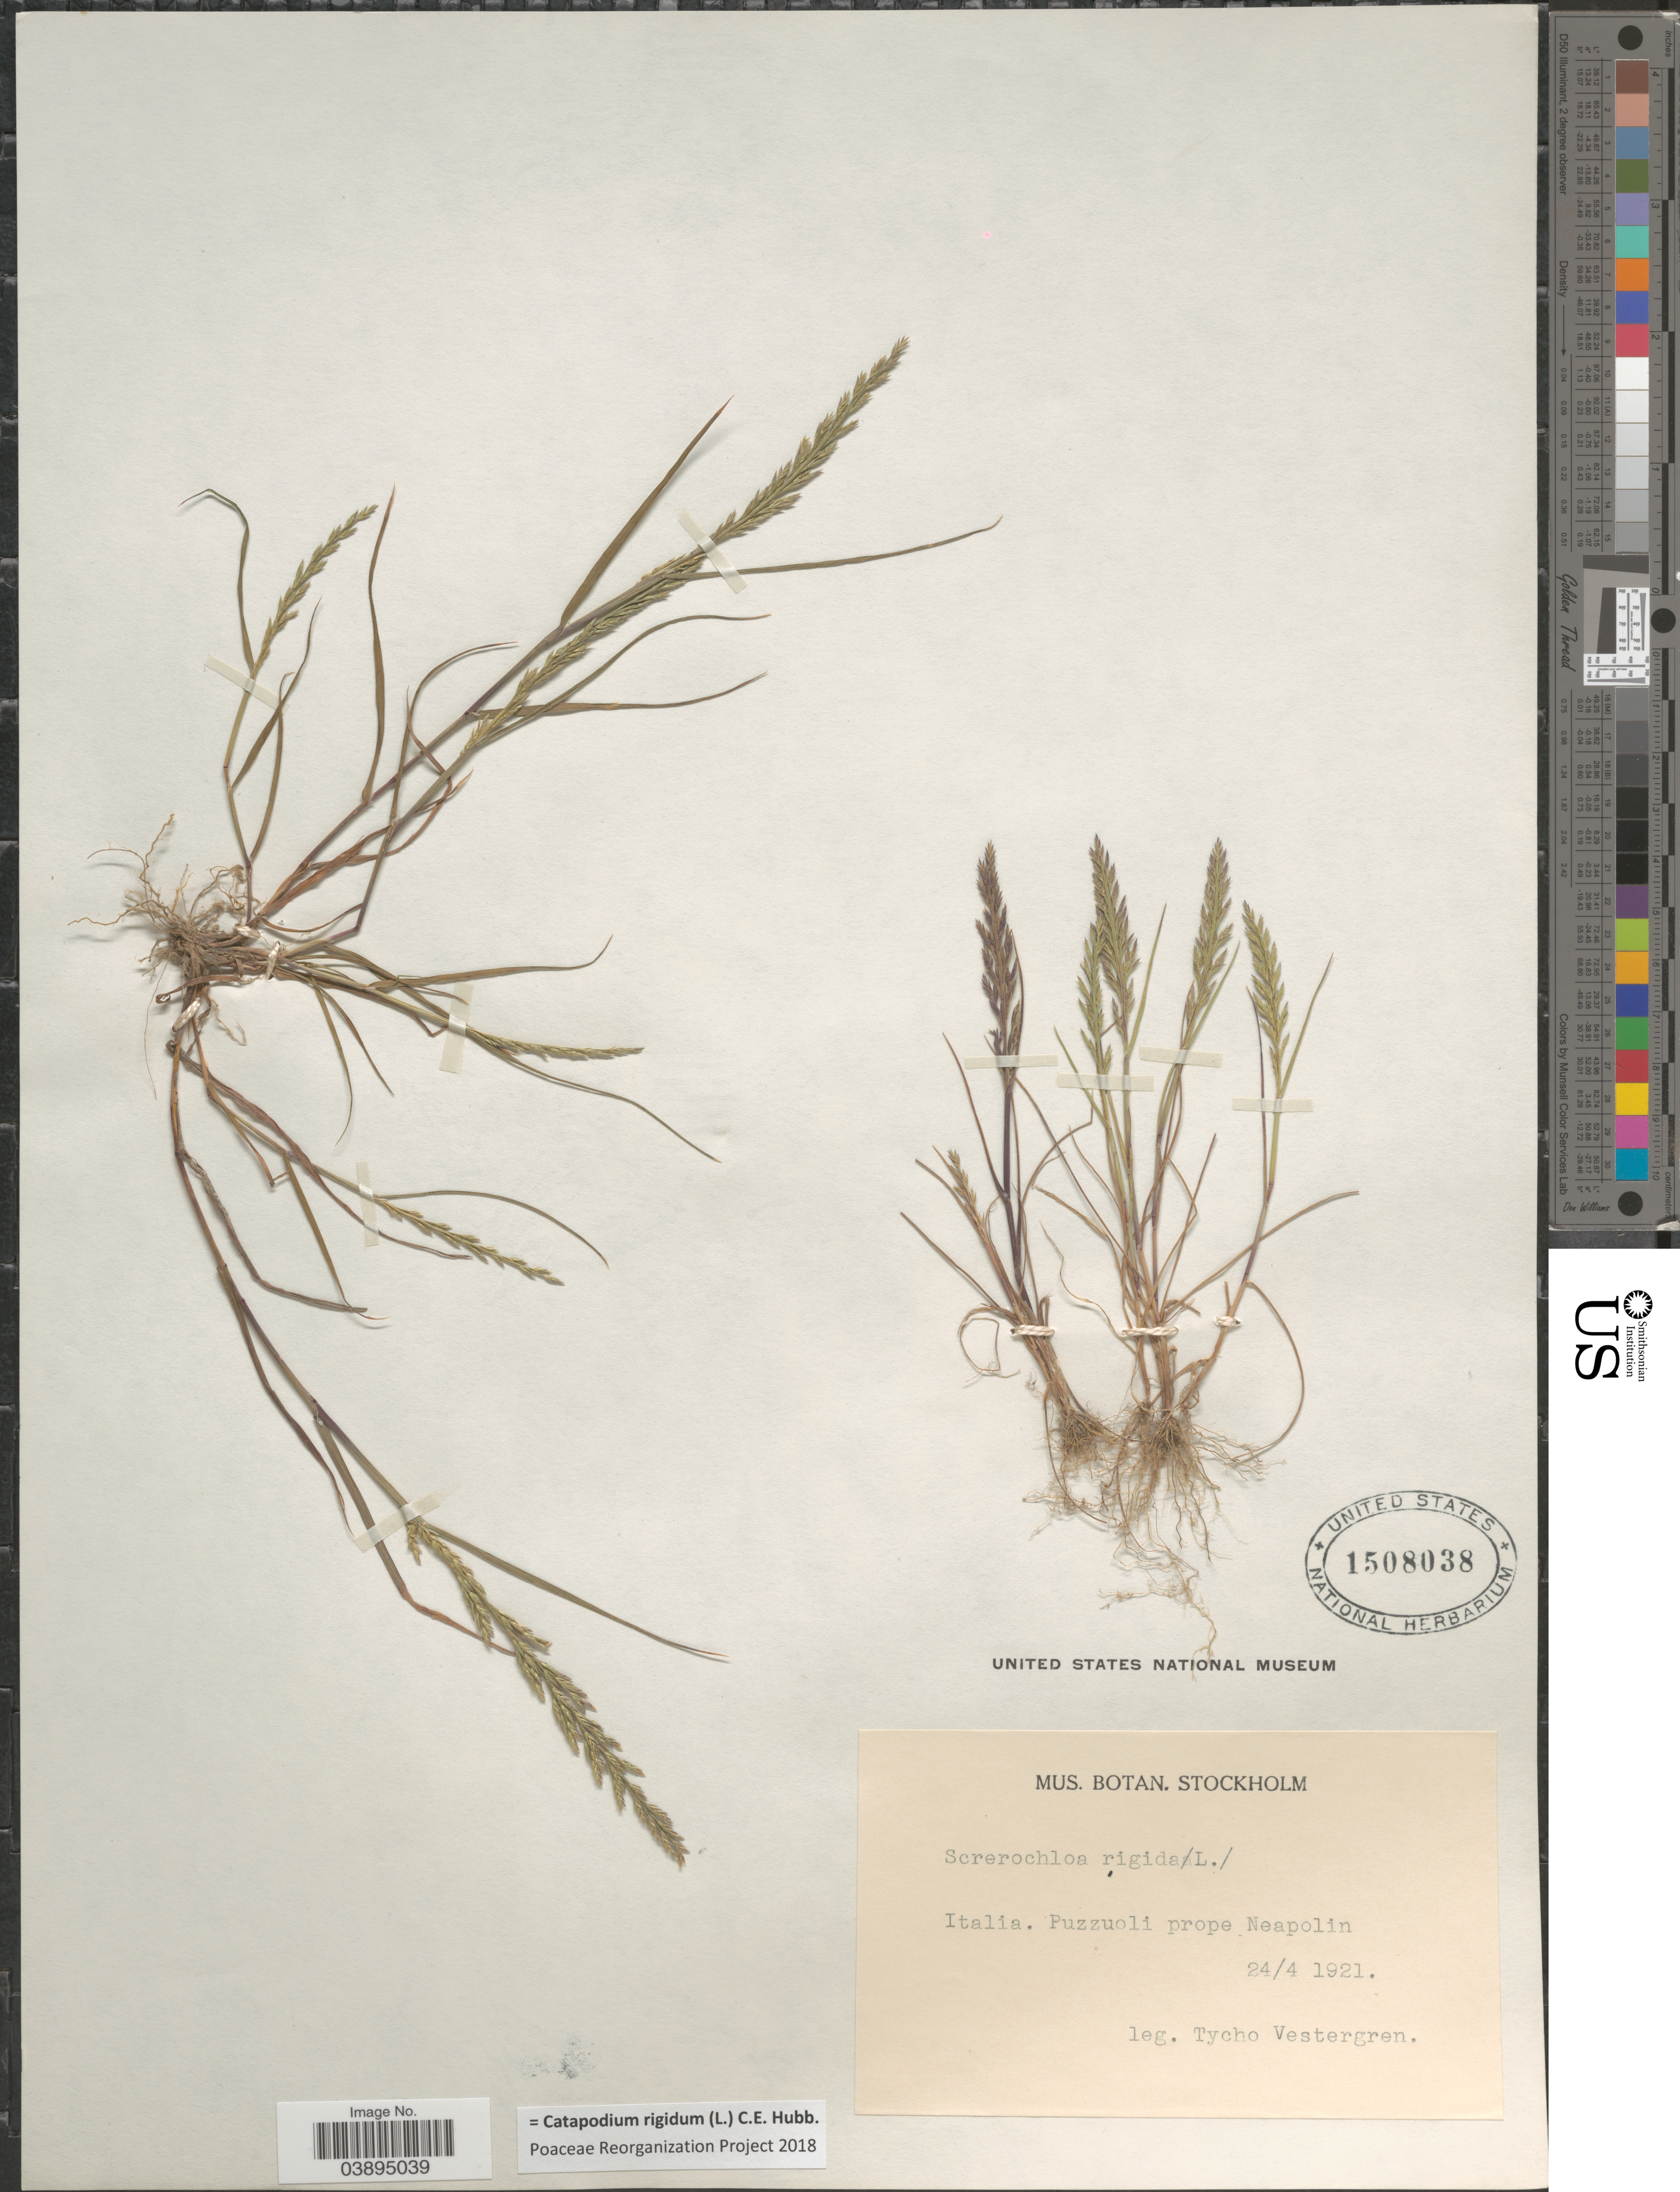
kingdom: Plantae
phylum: Tracheophyta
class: Liliopsida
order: Poales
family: Poaceae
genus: Catapodium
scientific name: Catapodium rigidum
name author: (L.) C.E. Hubb.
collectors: T. Vestergren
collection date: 1921-04-24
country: Italy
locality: Italia. Puzzuoli prope Neapolin.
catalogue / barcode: US 1508038